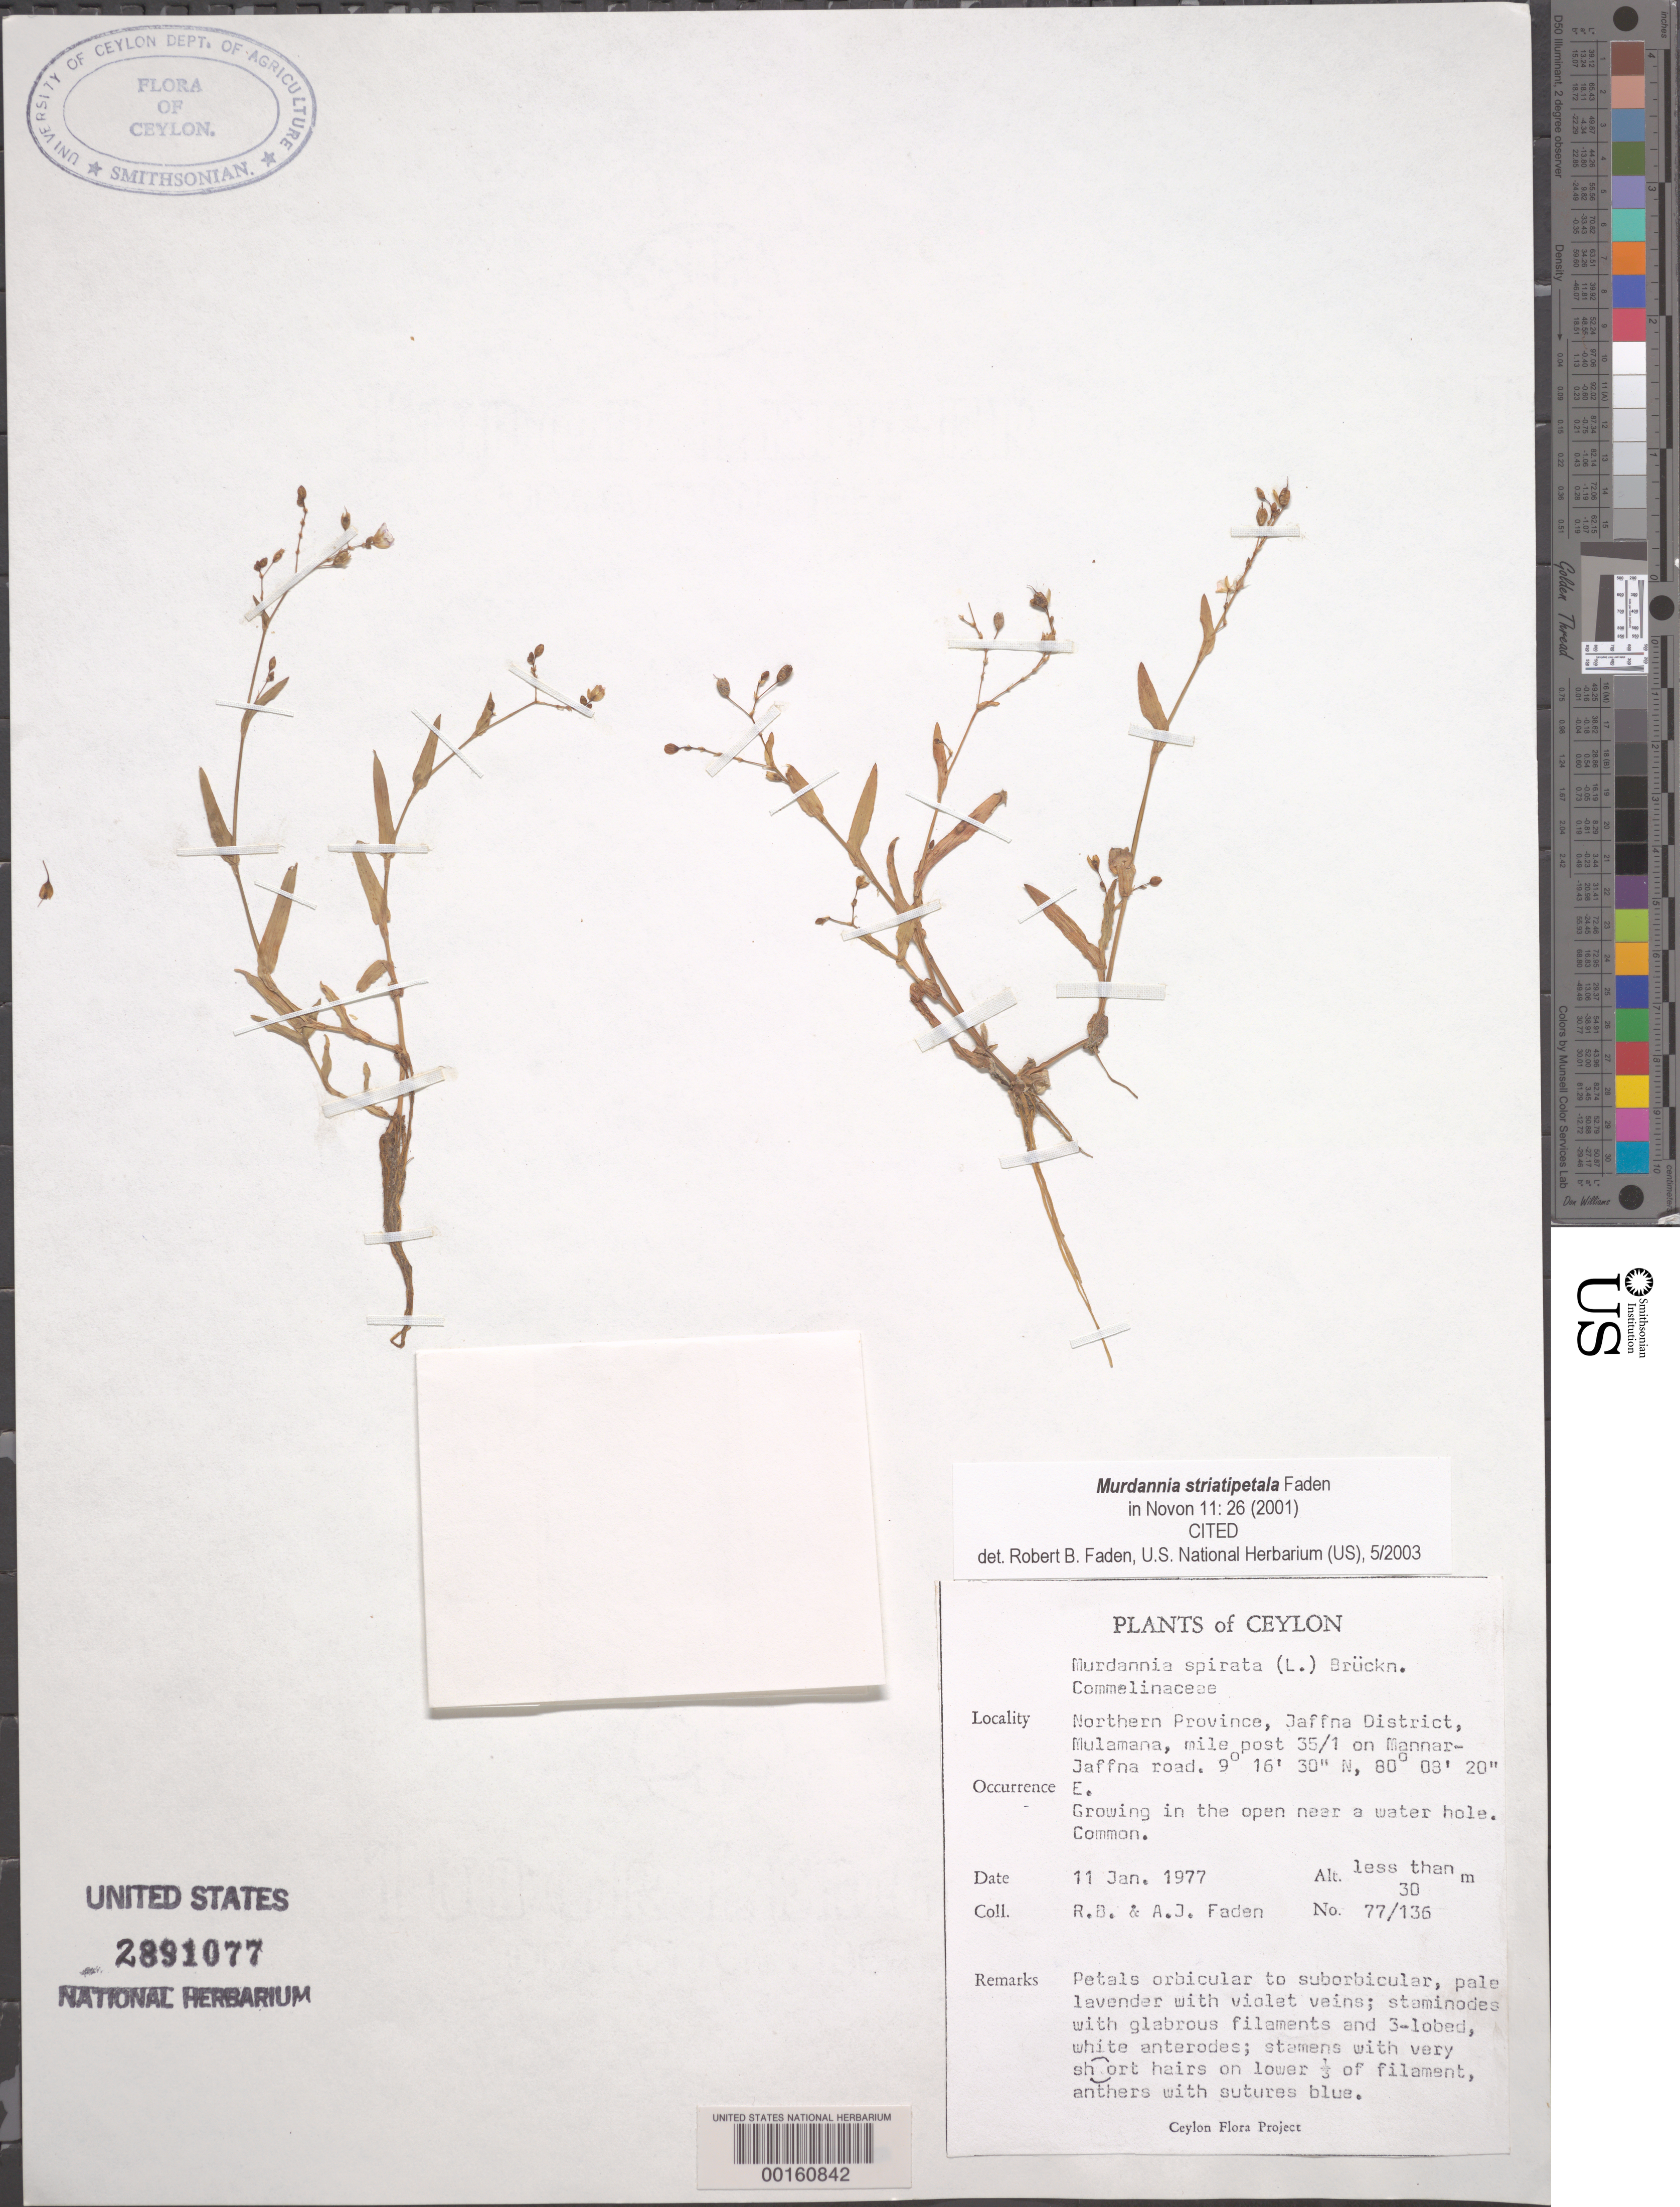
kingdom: Plantae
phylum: Tracheophyta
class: Liliopsida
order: Commelinales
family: Commelinaceae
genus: Murdannia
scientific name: Murdannia spirata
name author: (L.) G. Brückn.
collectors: R. B. Faden & A. J. Faden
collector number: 77/136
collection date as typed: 11 Jan 1977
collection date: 1977-01-11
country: Sri Lanka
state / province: Northern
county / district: Jaffna Dist.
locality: Mulamana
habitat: Open area near water hole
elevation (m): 30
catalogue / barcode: US 2891077